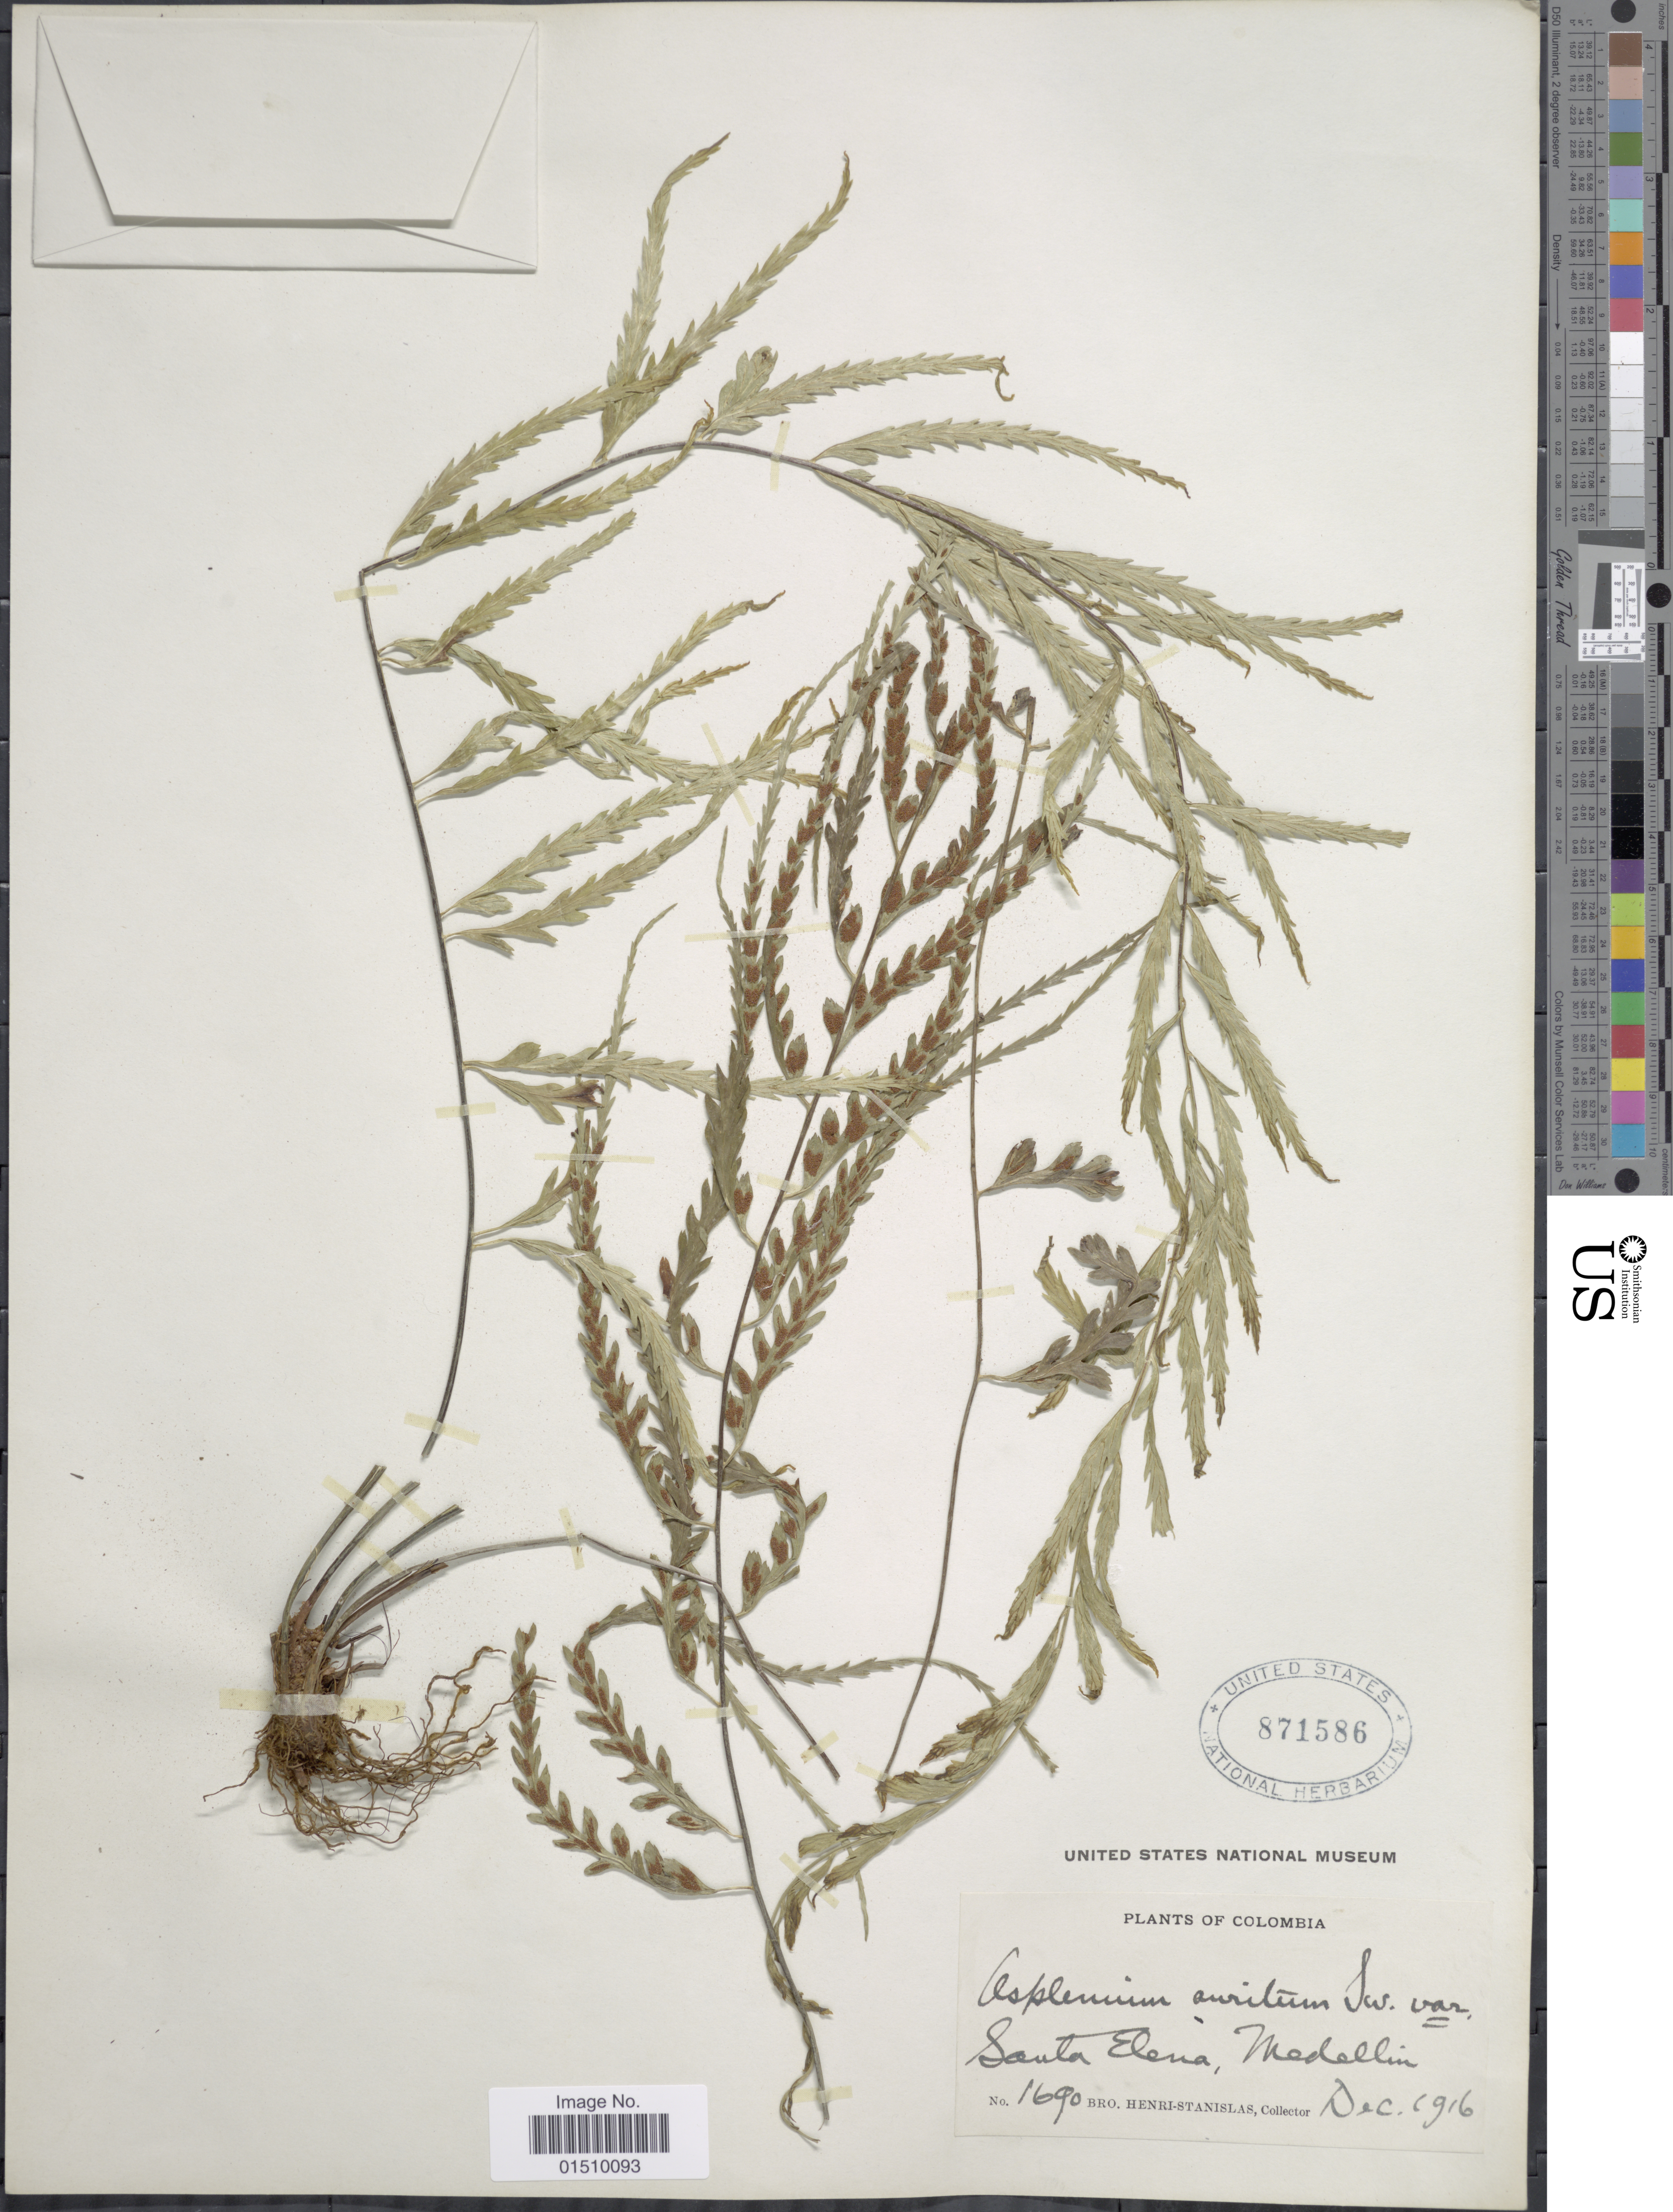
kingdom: Plantae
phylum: Tracheophyta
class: Polypodiopsida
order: Polypodiales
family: Aspleniaceae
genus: Asplenium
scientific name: Asplenium auritum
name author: Sw.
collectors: Henri-Stanislas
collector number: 1690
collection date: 1916-12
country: Colombia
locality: Colombia, Santa Elena, Madellin.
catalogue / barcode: US 871586